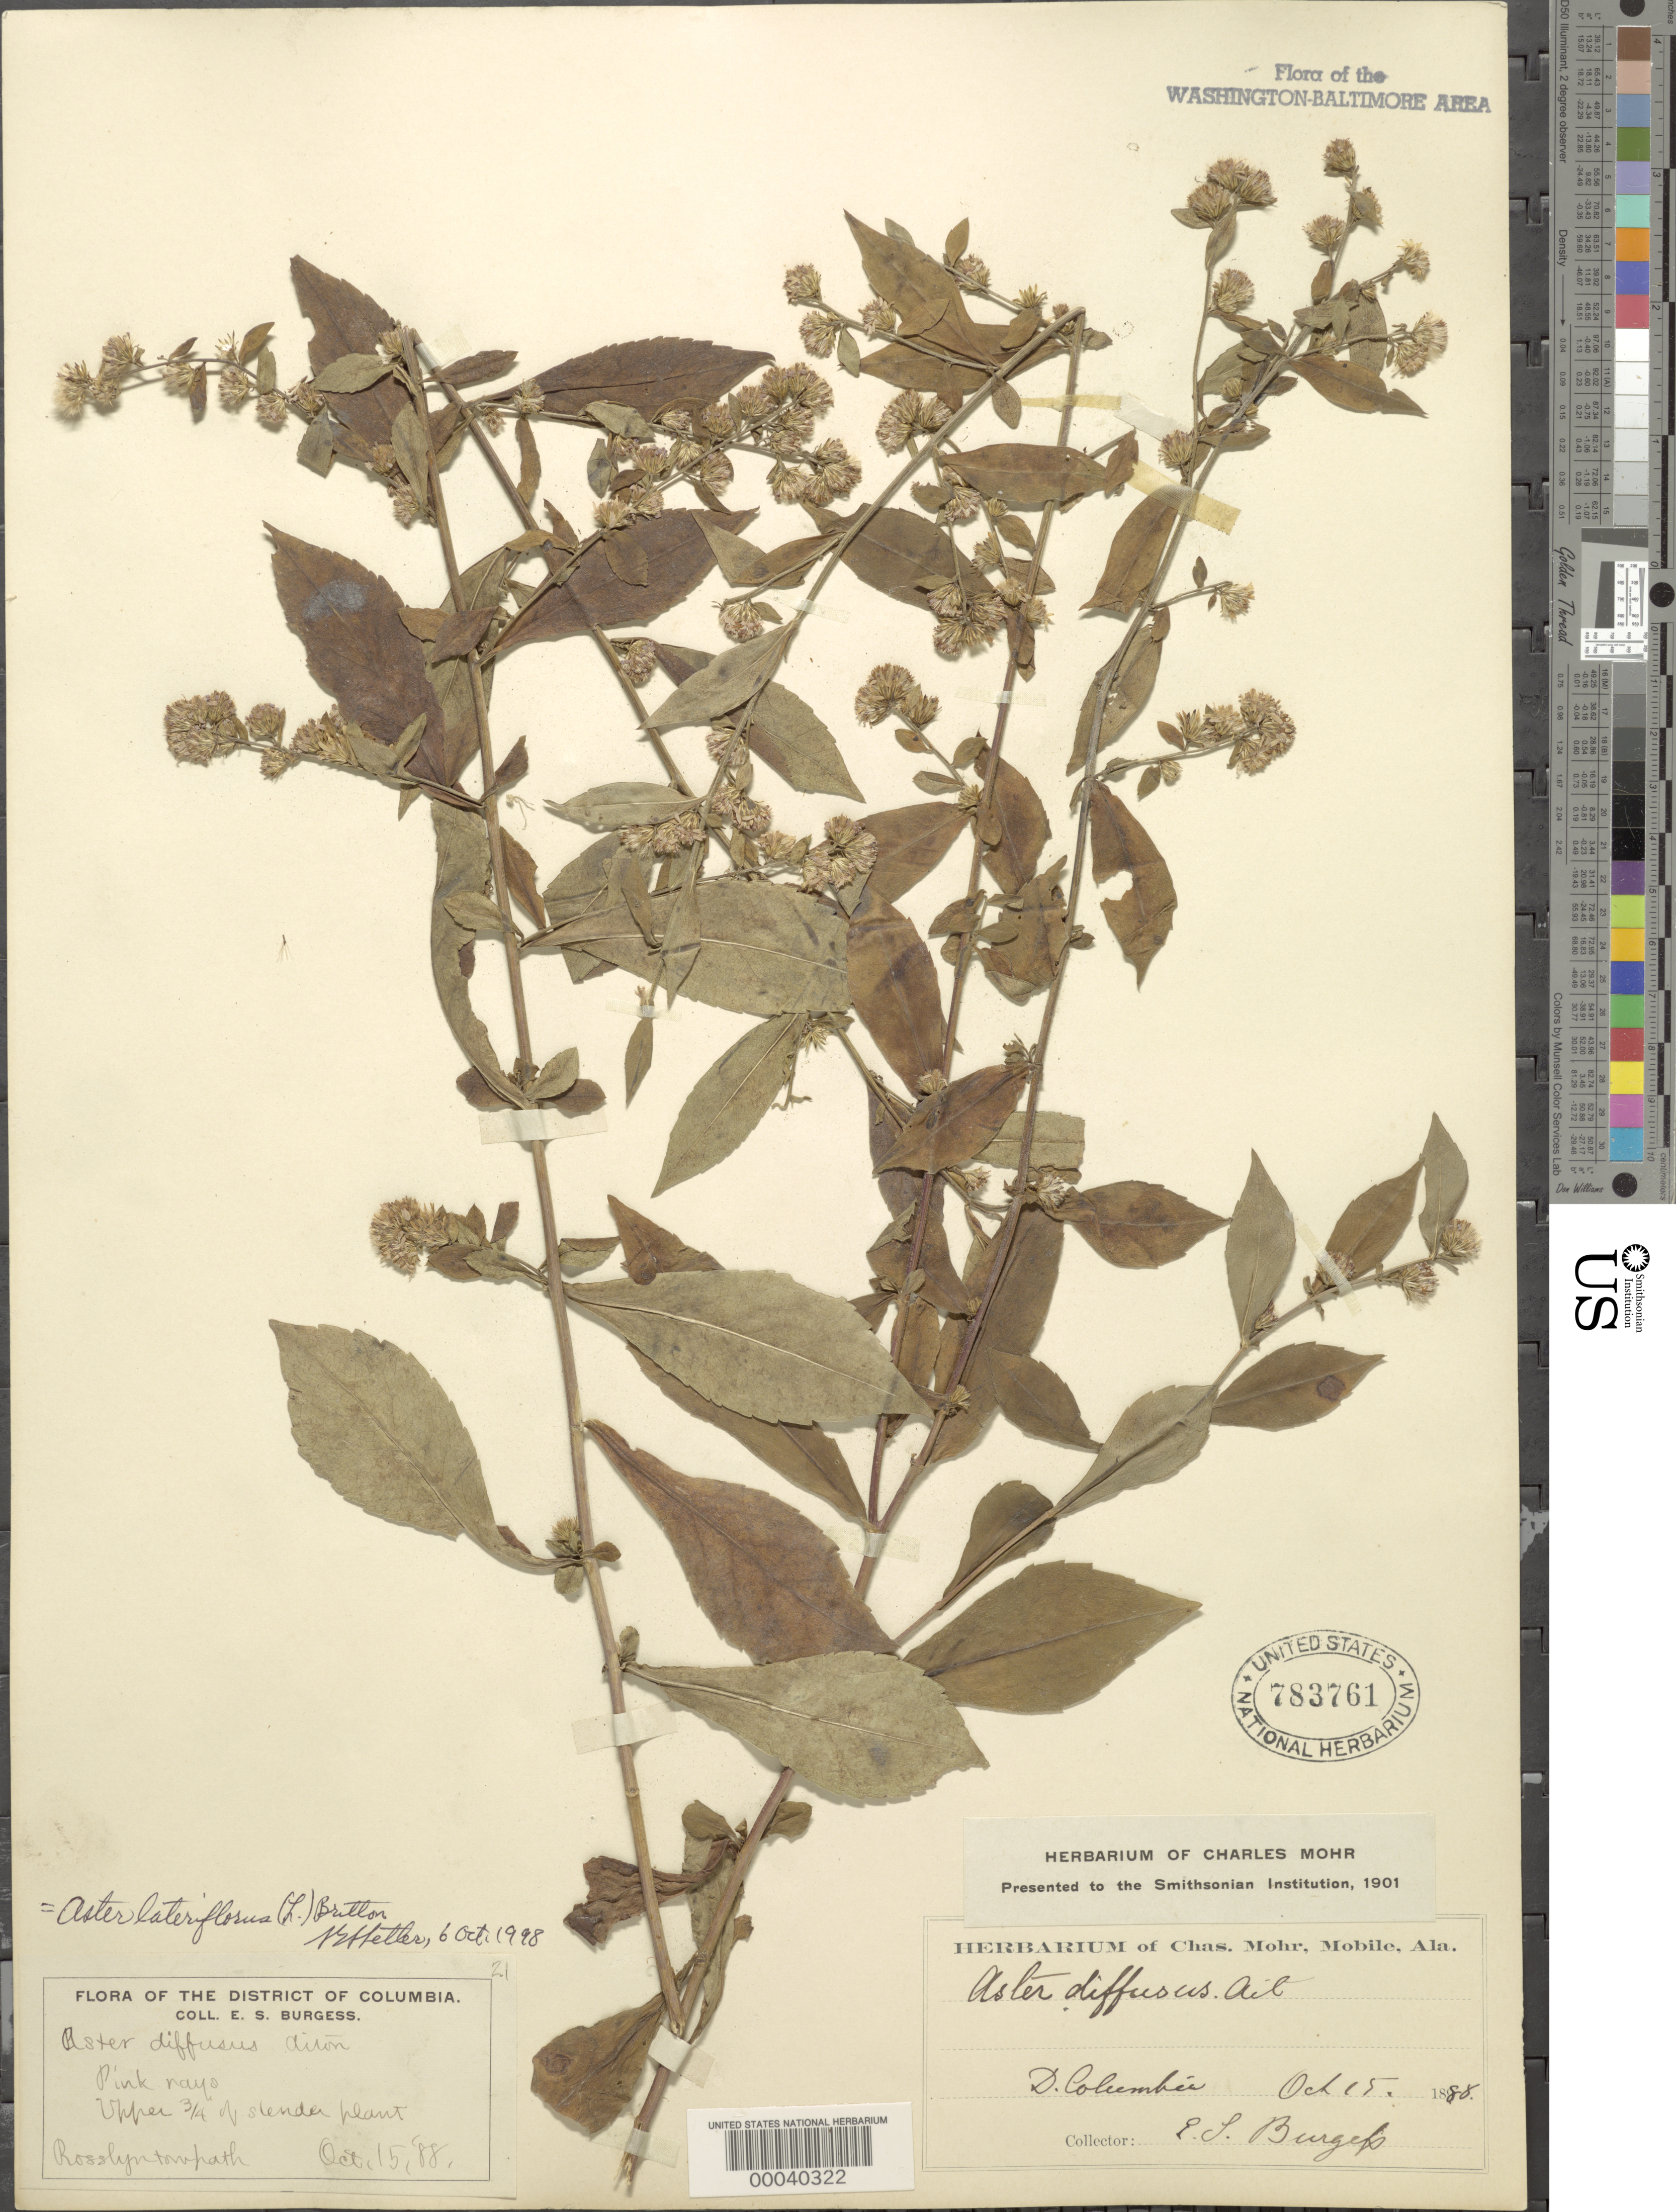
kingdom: Plantae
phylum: Tracheophyta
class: Magnoliopsida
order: Asterales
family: Asteraceae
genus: Symphyotrichum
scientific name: Symphyotrichum lateriflorum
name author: (L.) Á. Löve & D. Löve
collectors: E. Burgess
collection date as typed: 15 Oct 1888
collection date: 1888-10-15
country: United States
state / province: Virginia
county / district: Arlington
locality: Rosslyn Towpath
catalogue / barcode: US 783761